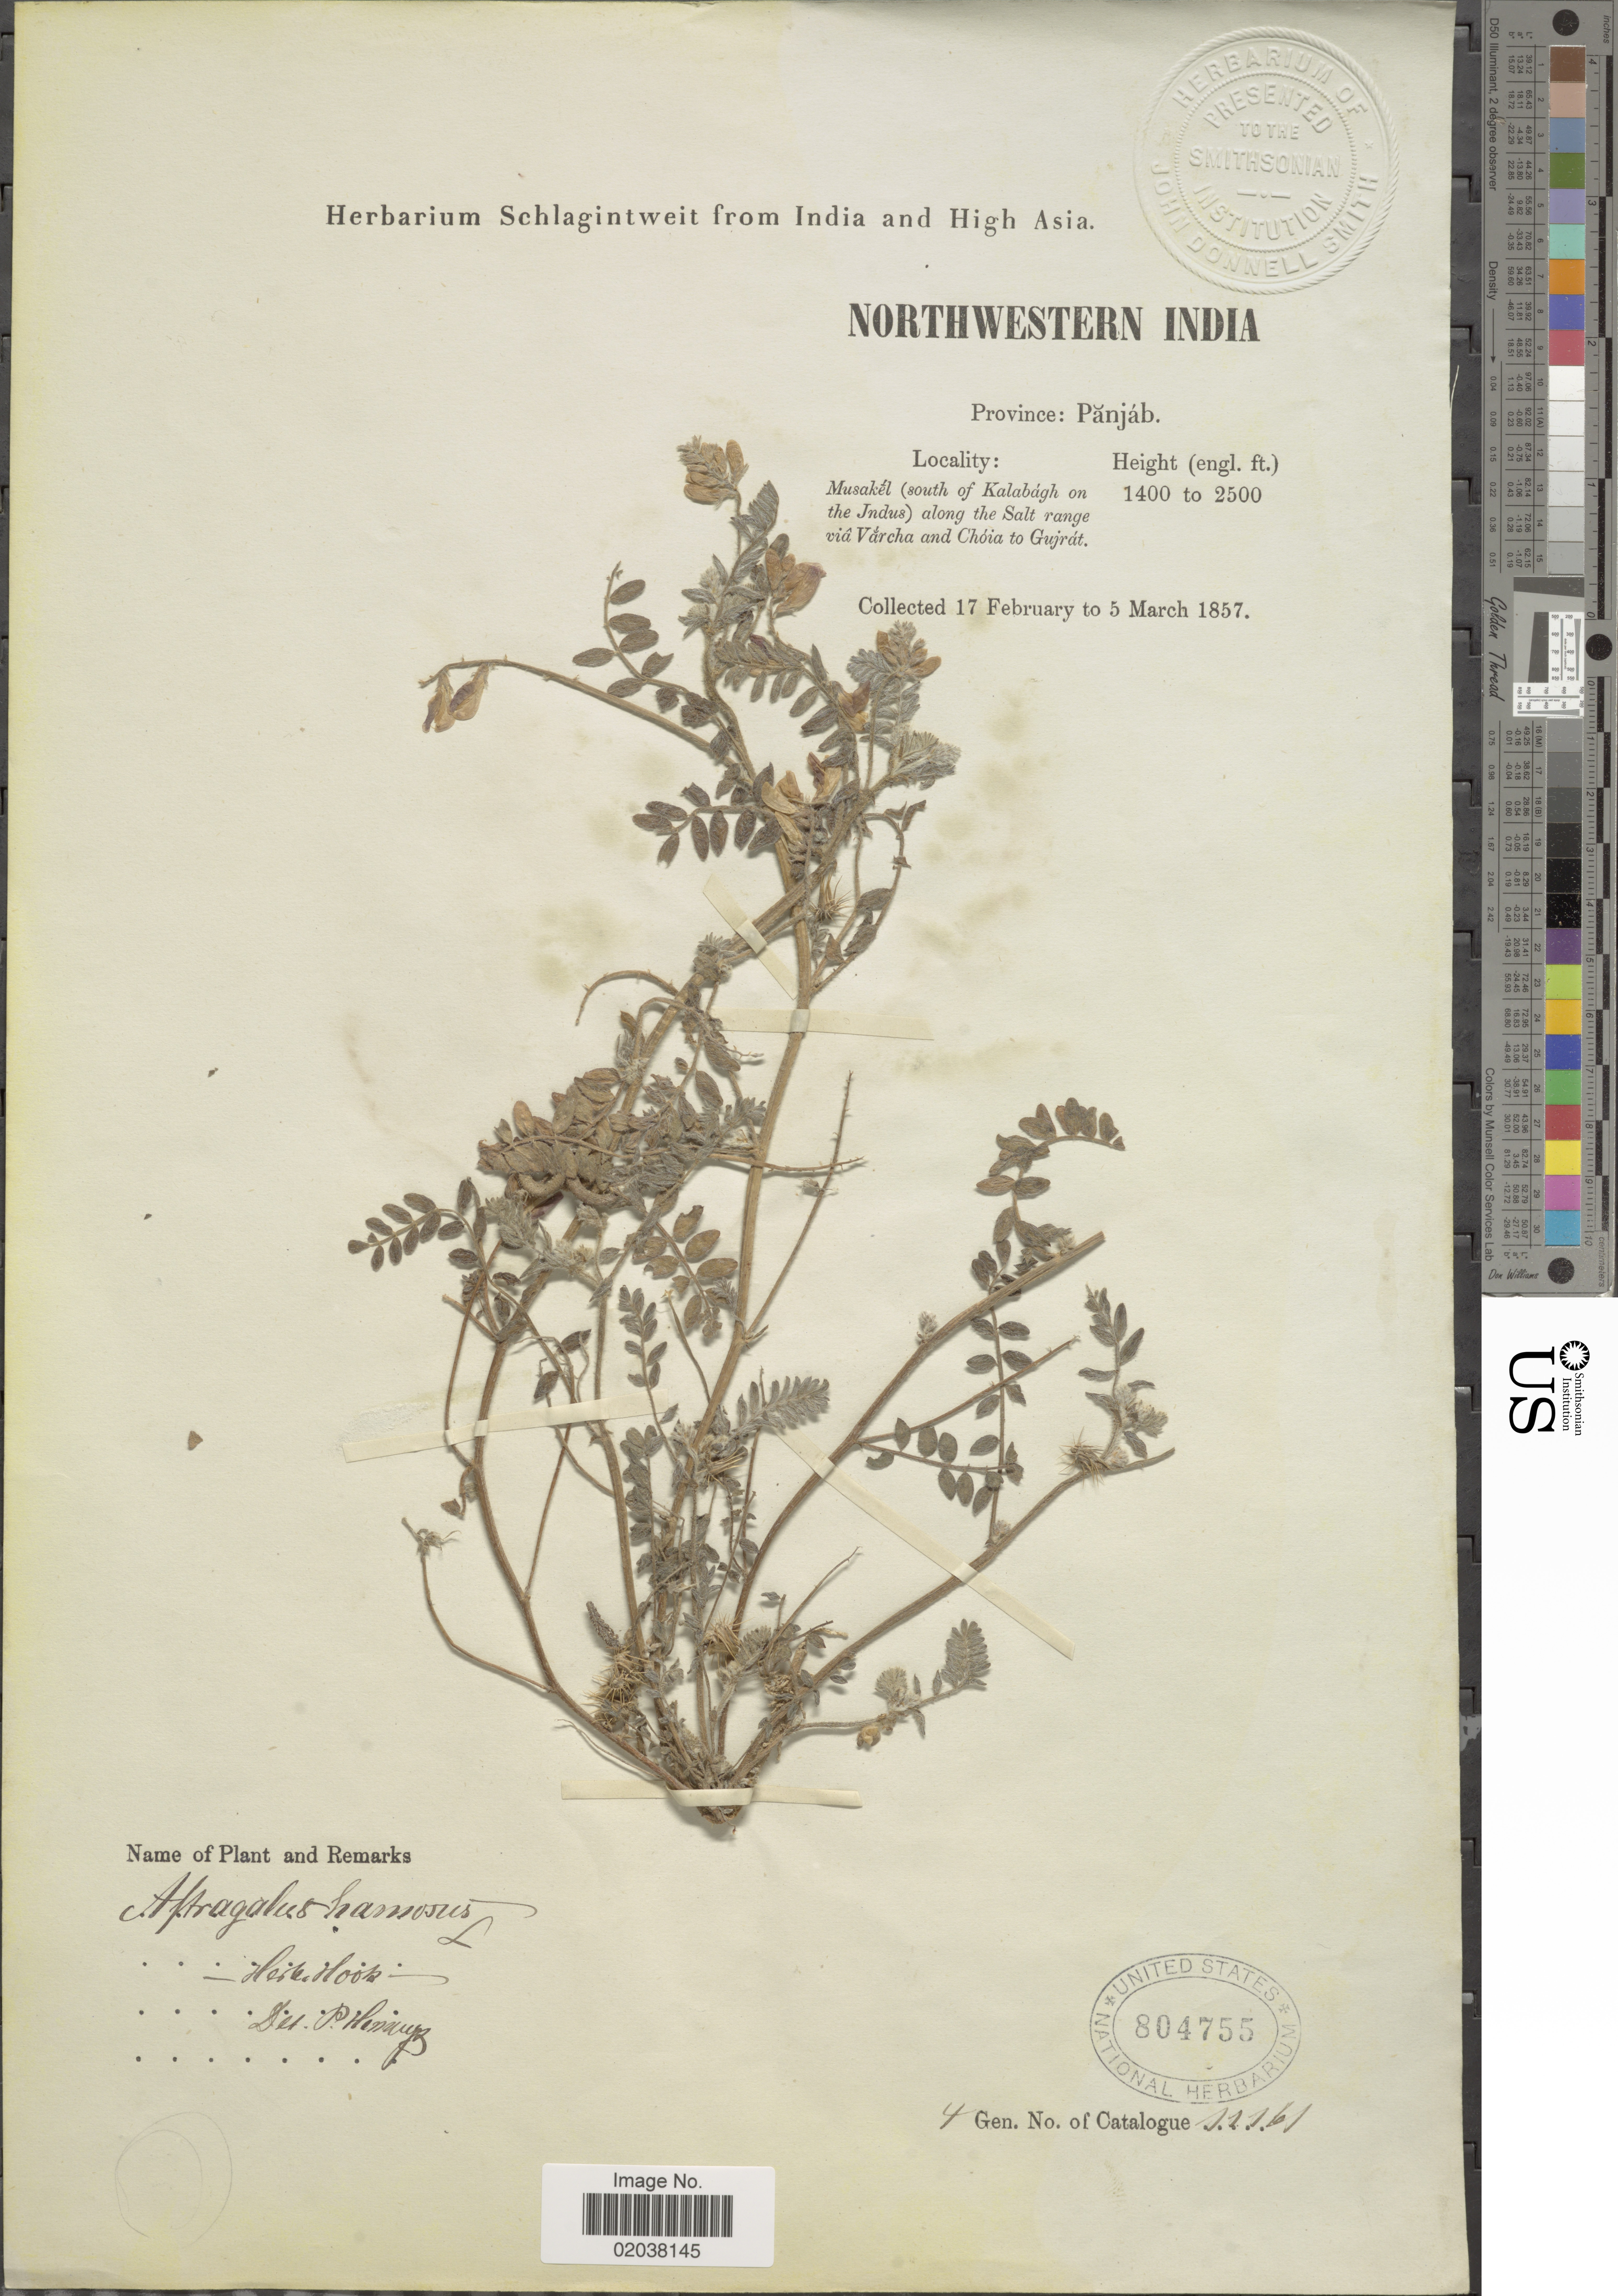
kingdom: Plantae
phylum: Tracheophyta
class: Magnoliopsida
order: Fabales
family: Fabaceae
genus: Astragalus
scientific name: Astragalus hamosus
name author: L.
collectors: ex herb. Schlagintweit from India and High Asia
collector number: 11161*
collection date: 1857-02-17/1857-03-05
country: India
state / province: Punjab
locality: Northwestern India, Province: Panjab, Musakel (south of Kalabagh on the Indus) along the Salt range via Varcha and Choia to Gujrat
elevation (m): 427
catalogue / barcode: US 804755